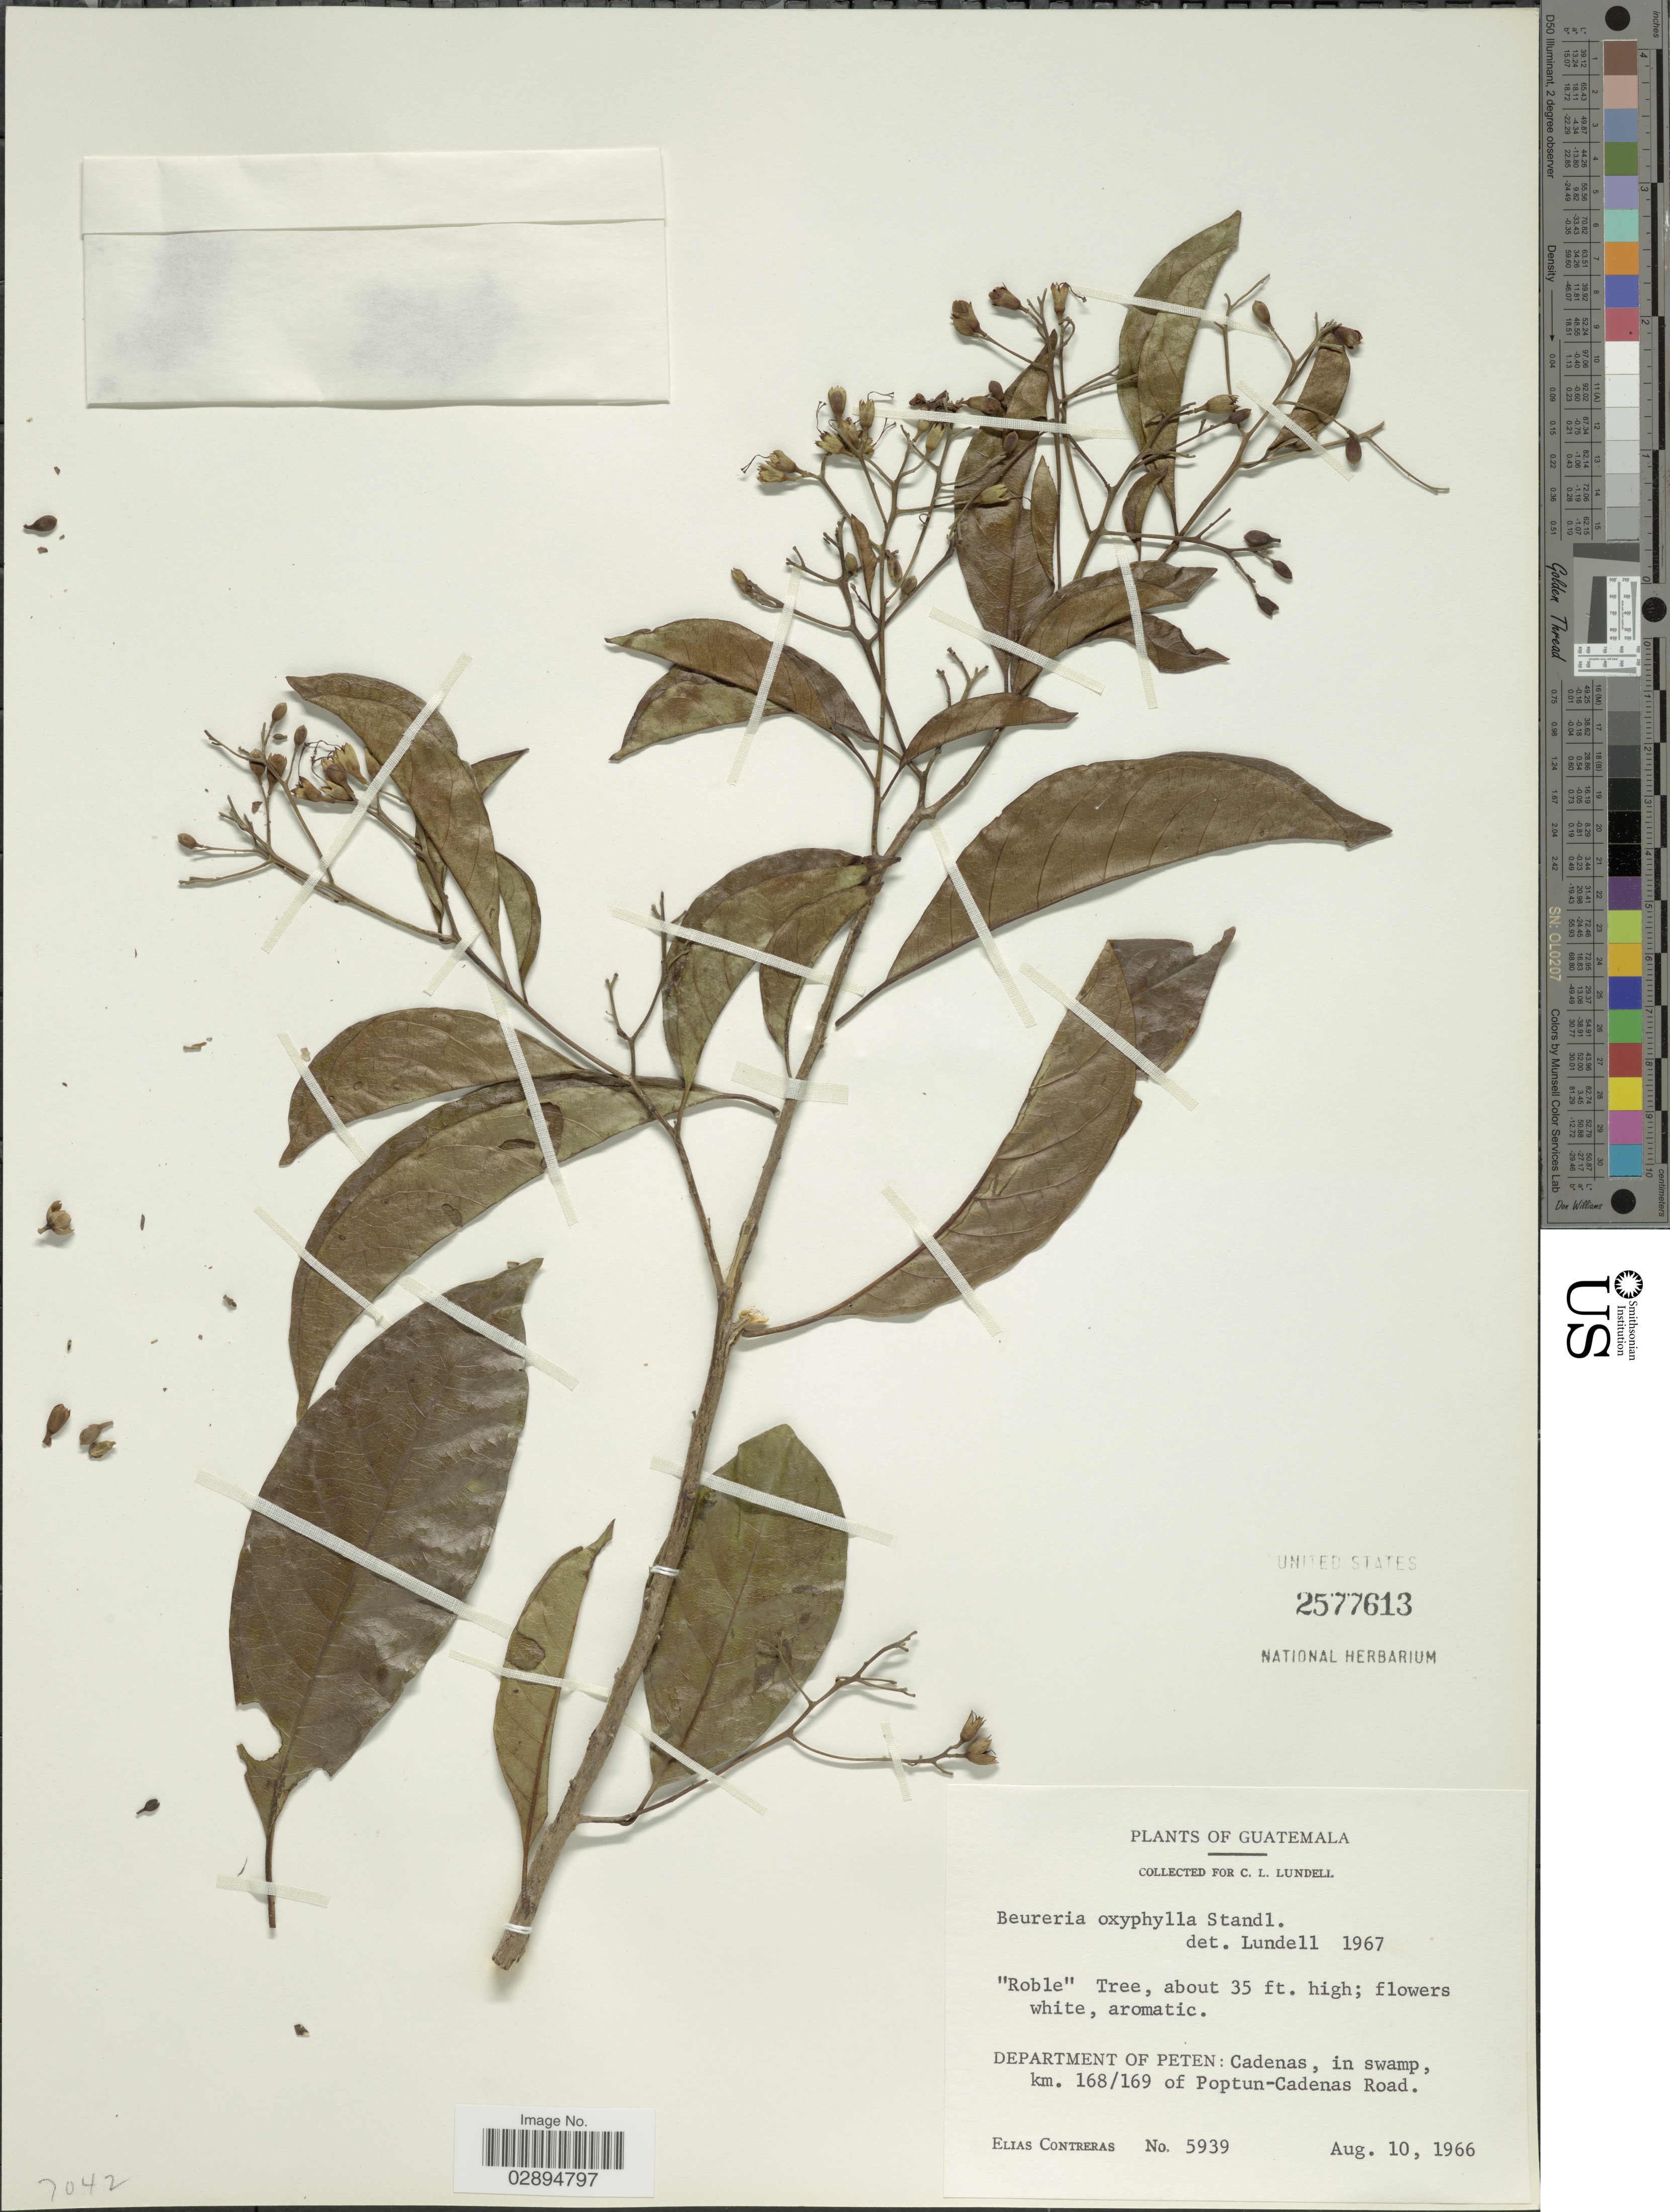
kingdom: Plantae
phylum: Tracheophyta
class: Magnoliopsida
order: Boraginales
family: Ehretiaceae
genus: Bourreria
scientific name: Bourreria oxyphylla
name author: Standl.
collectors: E. Contreras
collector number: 5939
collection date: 1966-08-10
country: Guatemala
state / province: El Petén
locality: Department of Peten: Cadenas, in swamp, km. 168/169 of Poptun-Cadenas Road.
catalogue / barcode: US 2577613